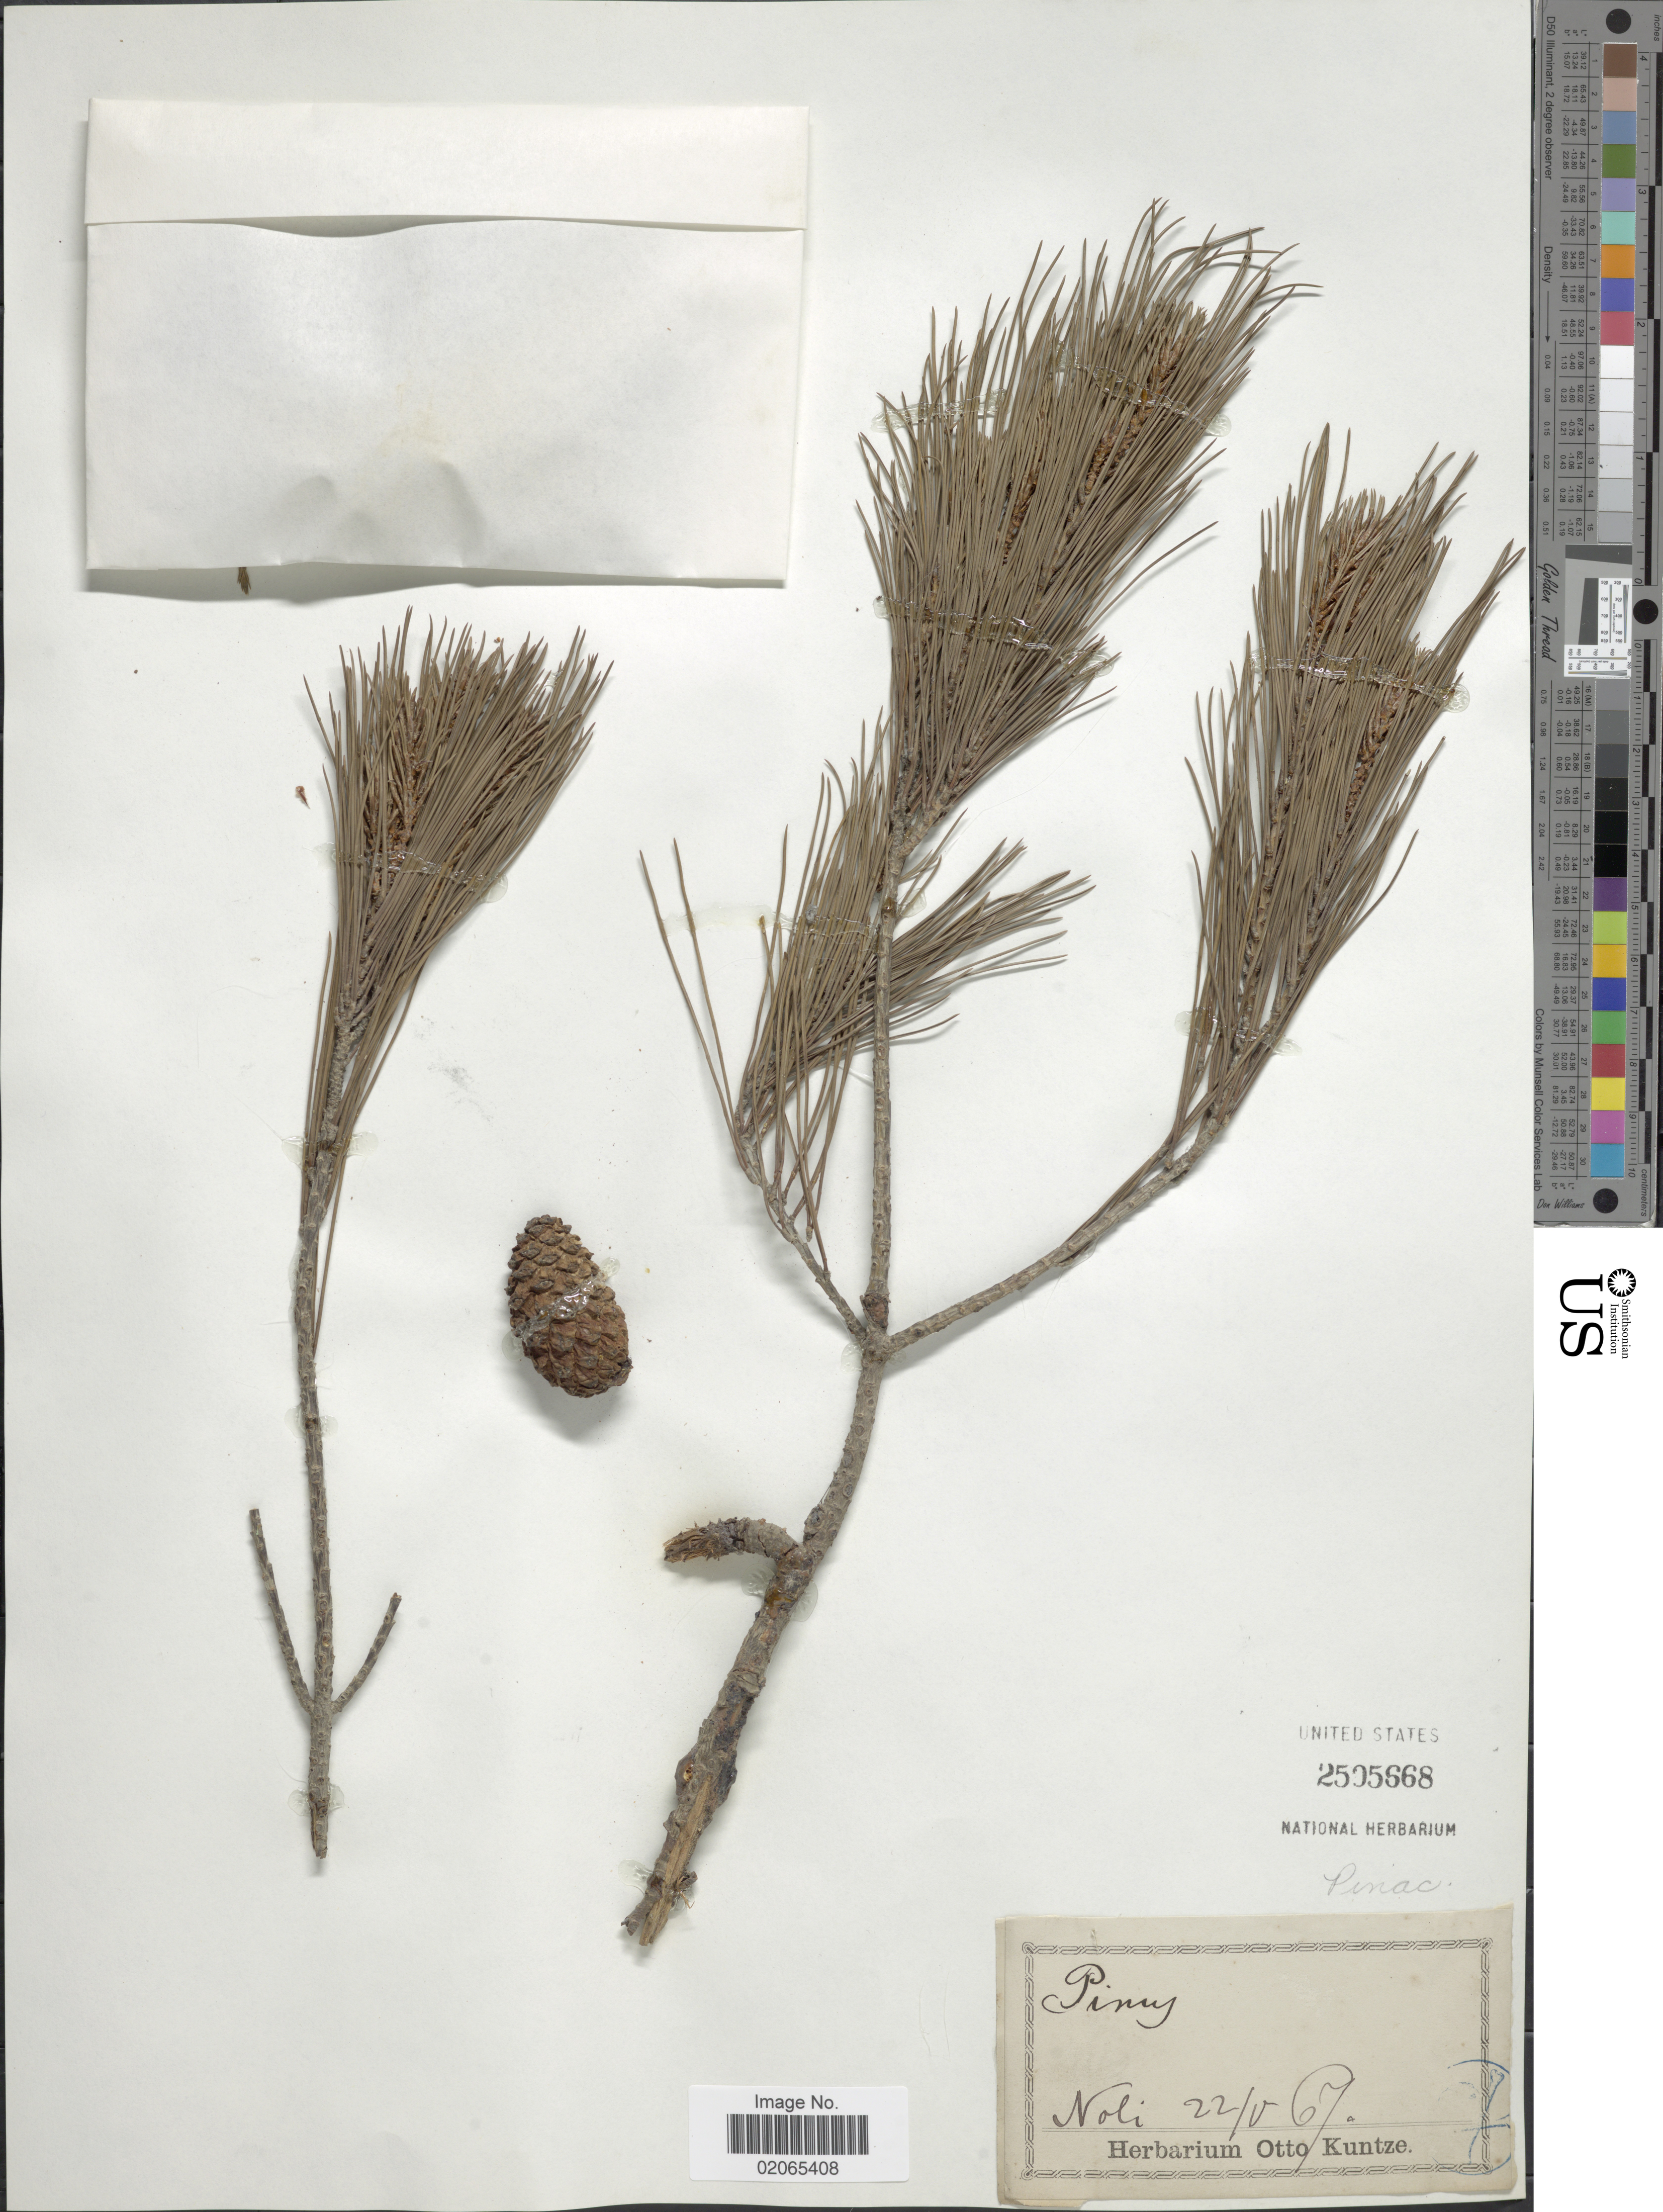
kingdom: Plantae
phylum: Tracheophyta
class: Pinopsida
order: Pinales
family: Pinaceae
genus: Pinus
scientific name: Pinus sp.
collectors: ex herb. Otto Kuntze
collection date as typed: Transcribed d/m/y: 22/5/67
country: Italy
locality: Noli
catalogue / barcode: US 2505668